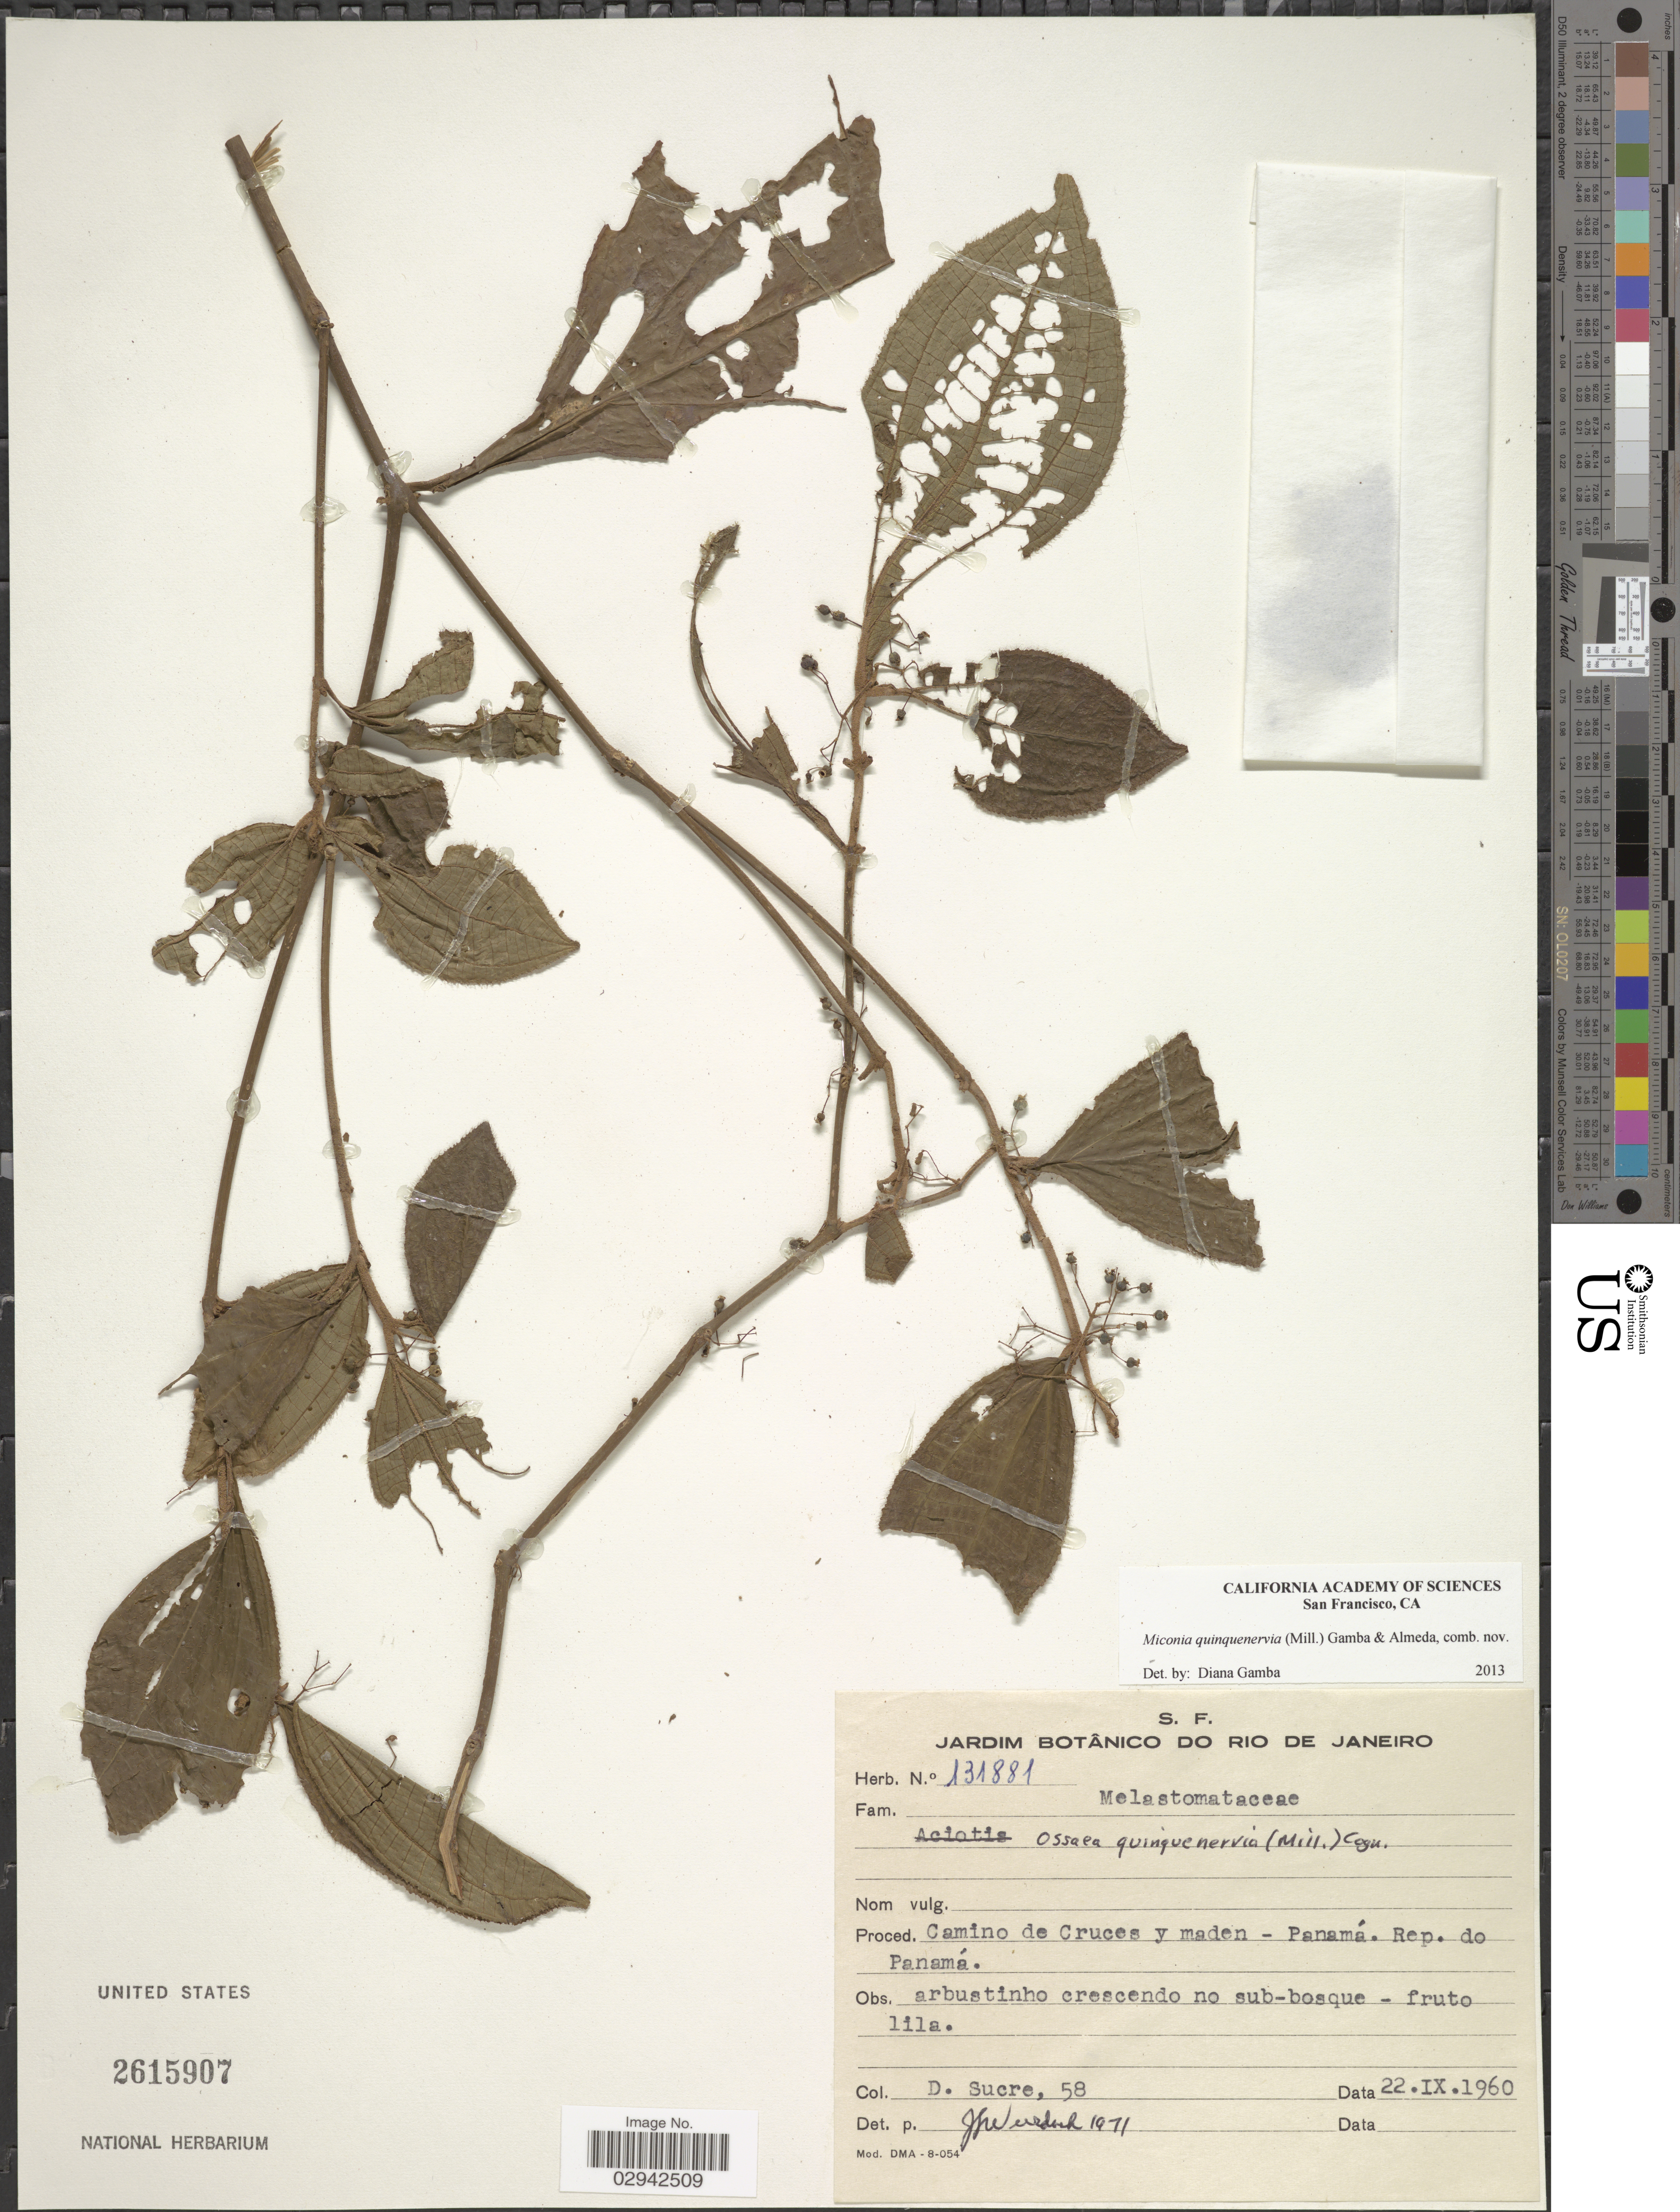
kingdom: Plantae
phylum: Tracheophyta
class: Magnoliopsida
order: Myrtales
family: Melastomataceae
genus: Miconia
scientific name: Miconia quinquenervia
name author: (Mill.) Gamba & Almeda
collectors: D. Sucre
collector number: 58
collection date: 1960-09-22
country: Panama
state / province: Panamá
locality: Proced. Camino de Cruces y maden - Panamá, Rep. do Panamá.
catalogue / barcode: US 2615907